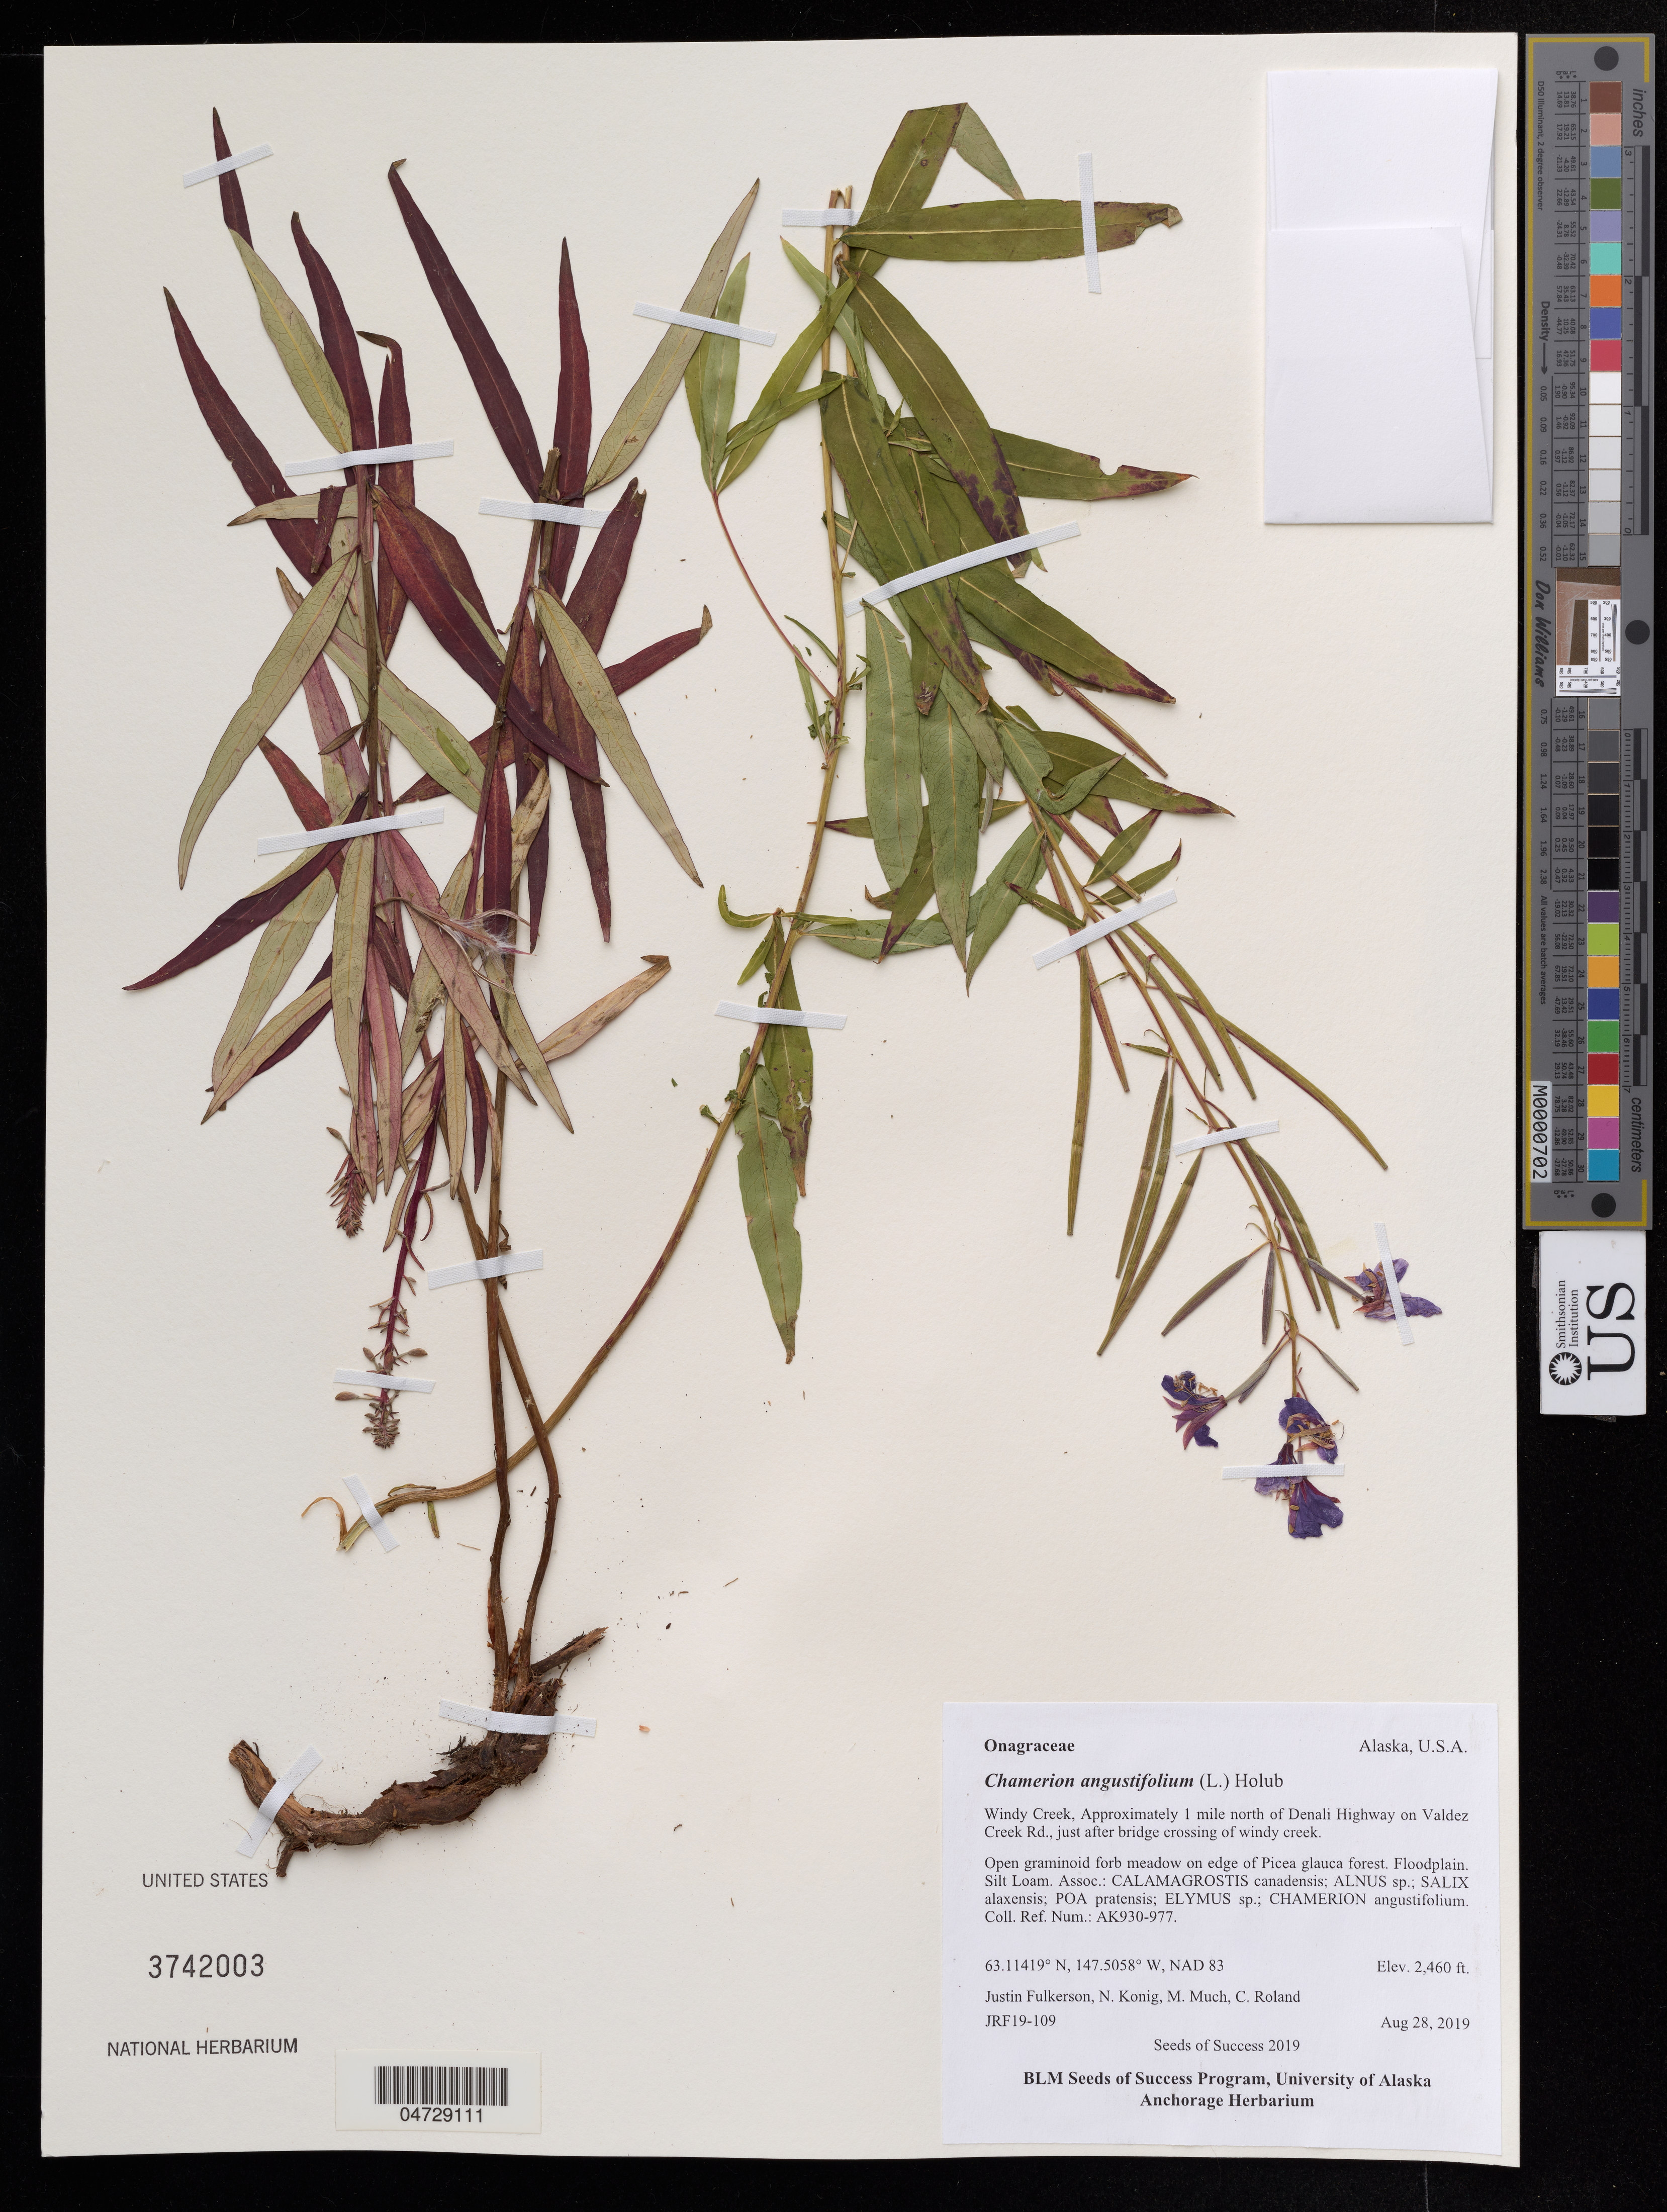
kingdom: Plantae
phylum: Tracheophyta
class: Magnoliopsida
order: Myrtales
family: Onagraceae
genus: Chamerion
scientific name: Chamerion angustifolium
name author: (L.) Holub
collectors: J. Fulkerson, N. Konig & C. Roland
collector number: JRF 19-109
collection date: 2019-08-28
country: United States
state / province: Alaska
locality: Windy Creek, Approximately 1 miles north of Denali Highway on Valdez Creek Rd., just after bridge crossing of windy creek.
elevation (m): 750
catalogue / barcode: US 3742003